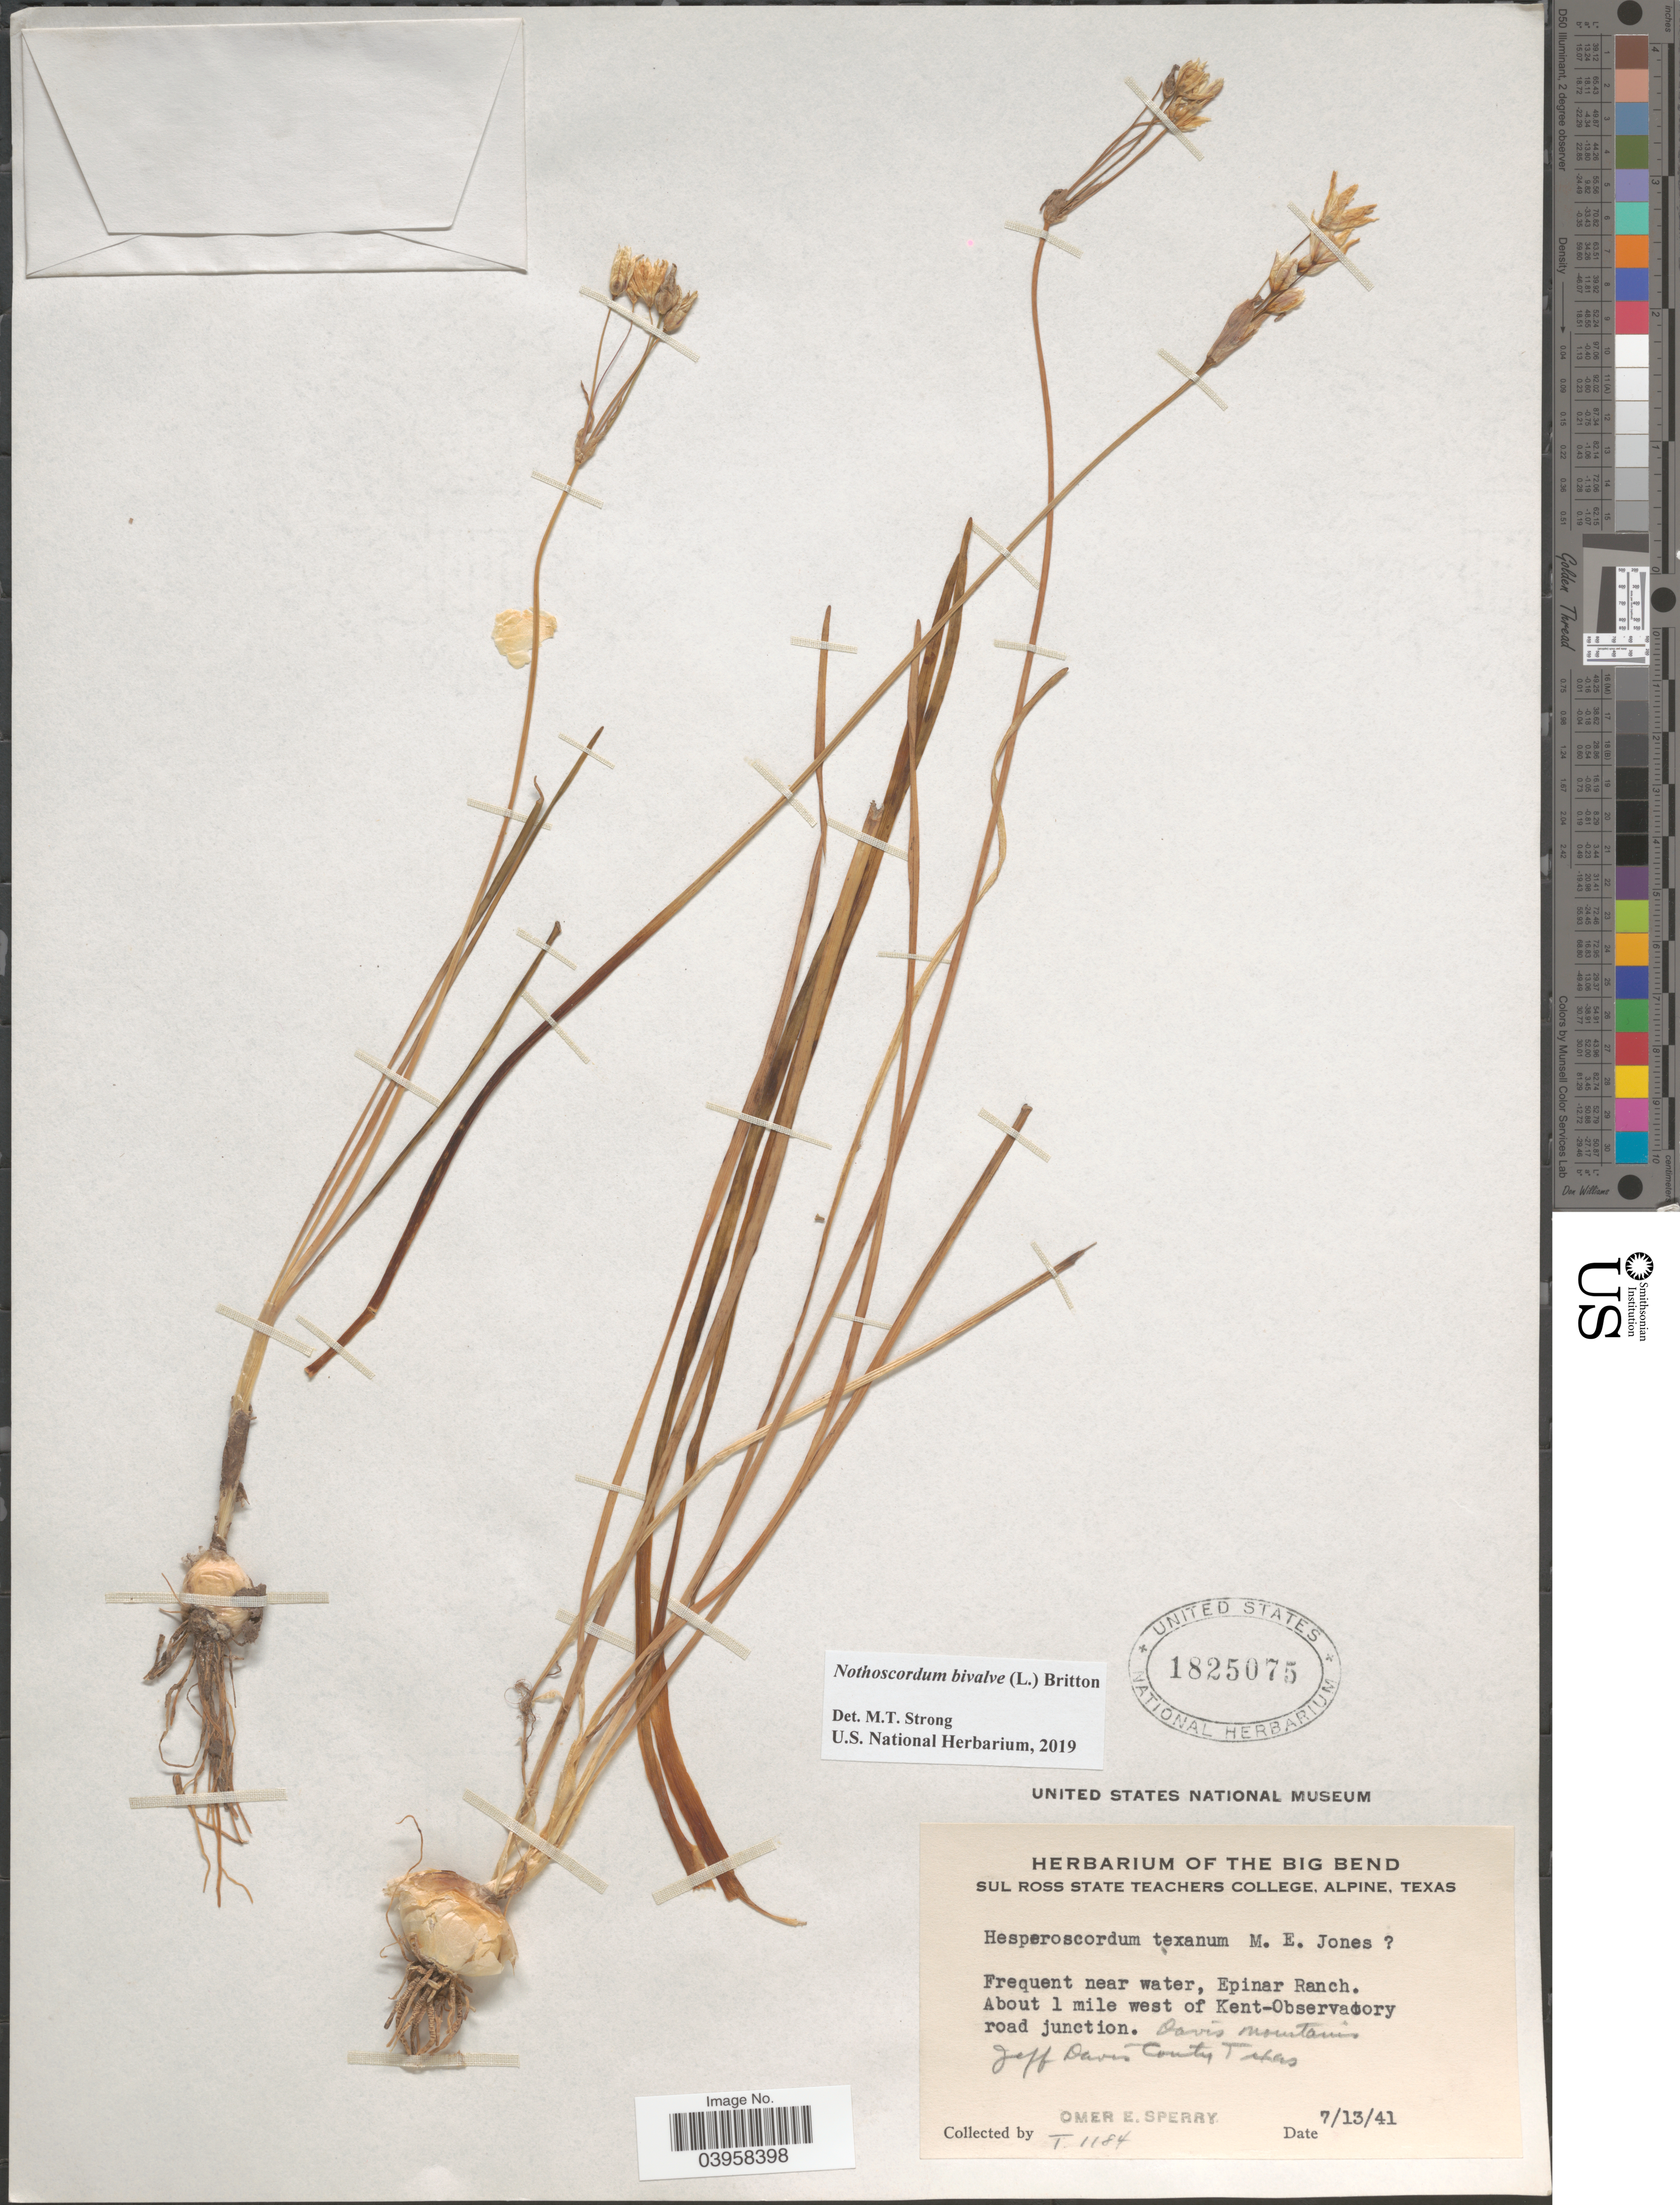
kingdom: Plantae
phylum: Tracheophyta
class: Liliopsida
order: Asparagales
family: Amaryllidaceae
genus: Nothoscordum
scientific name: Nothoscordum bivalve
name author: (L.) Britton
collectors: O. E. Sperry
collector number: T1184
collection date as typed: Transcribed d/m/y: 13/7/41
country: United States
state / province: Texas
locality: Near water, Epinar Ranch. About 1 mile west of Kent-Observatory road junction. Davis mountain. Jeff Davis County.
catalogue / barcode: US 1825075